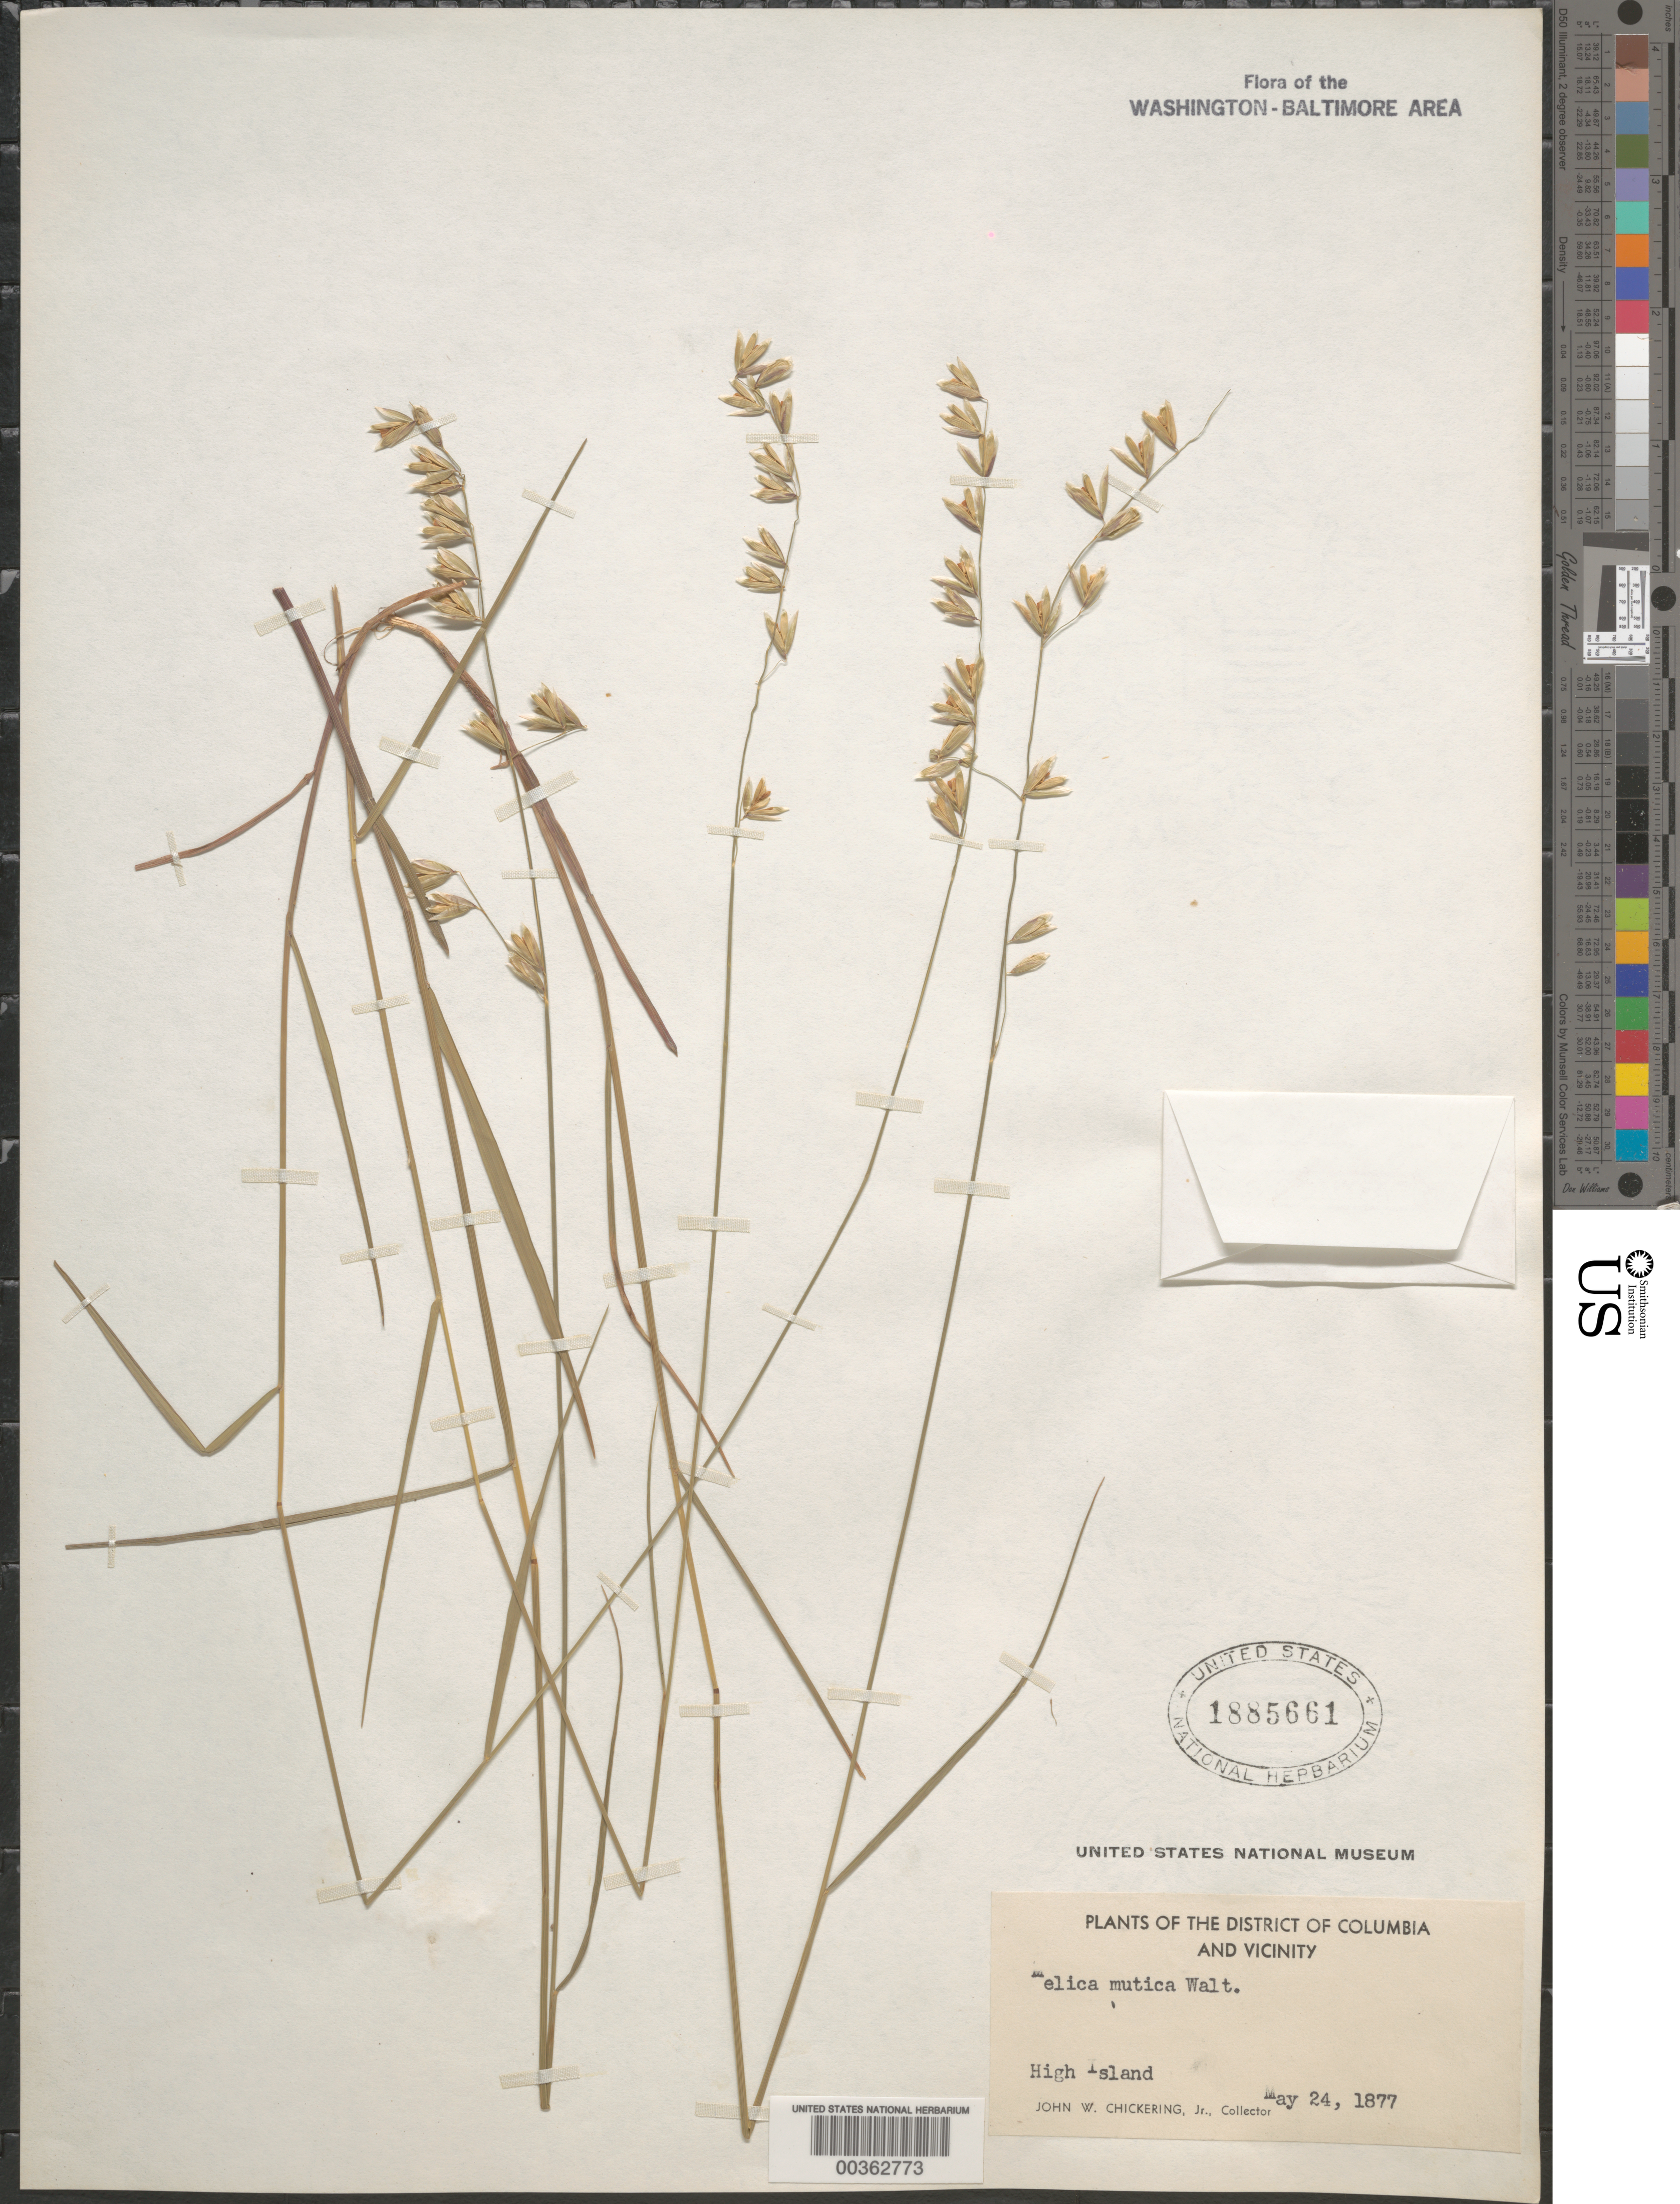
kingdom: Plantae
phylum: Tracheophyta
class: Liliopsida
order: Poales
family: Poaceae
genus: Melica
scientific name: Melica mutica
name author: Walter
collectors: J. Chickering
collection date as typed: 24 May 1877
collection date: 1877-05-24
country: United States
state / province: Maryland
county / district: Montgomery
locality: High Island C. & O. Canal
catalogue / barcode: US 1885661